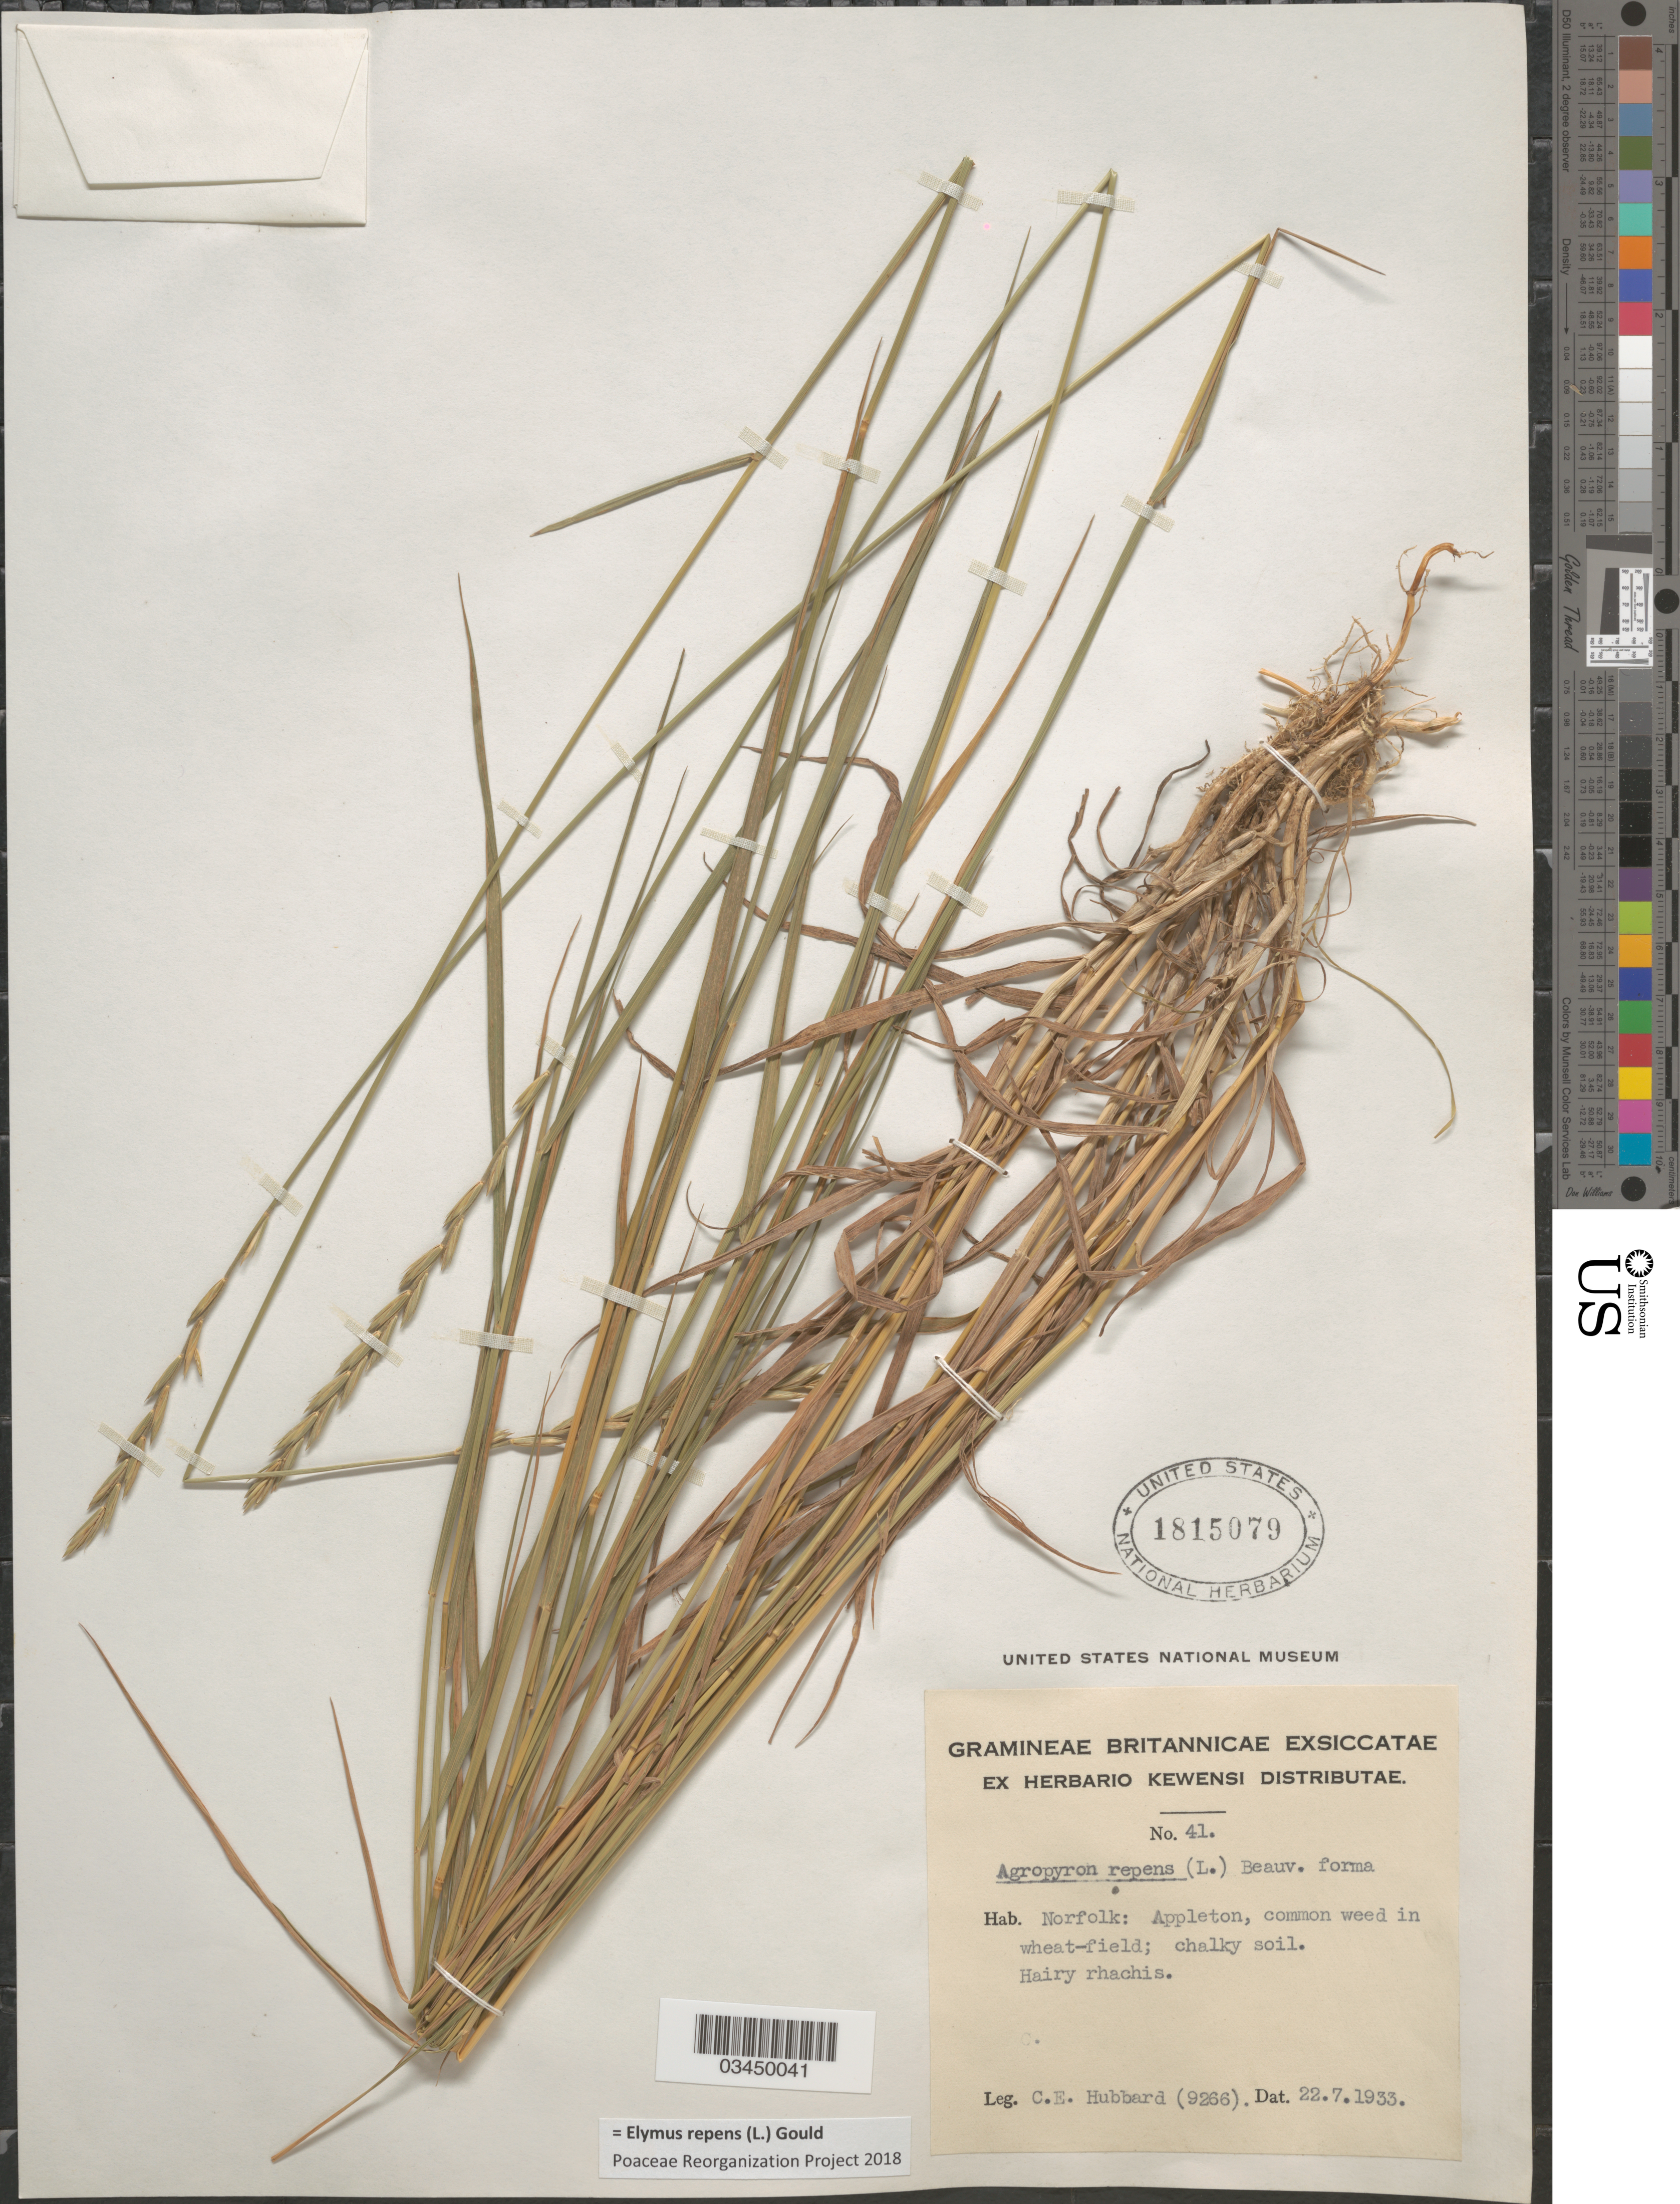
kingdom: Plantae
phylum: Tracheophyta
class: Liliopsida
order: Poales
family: Poaceae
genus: Elymus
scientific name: Elymus repens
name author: (L.) Gould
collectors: C. E. Hubbard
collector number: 9266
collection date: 1933-07-22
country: United Kingdom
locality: Britannicae. Norfolk: Appleton.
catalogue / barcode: US 1815079